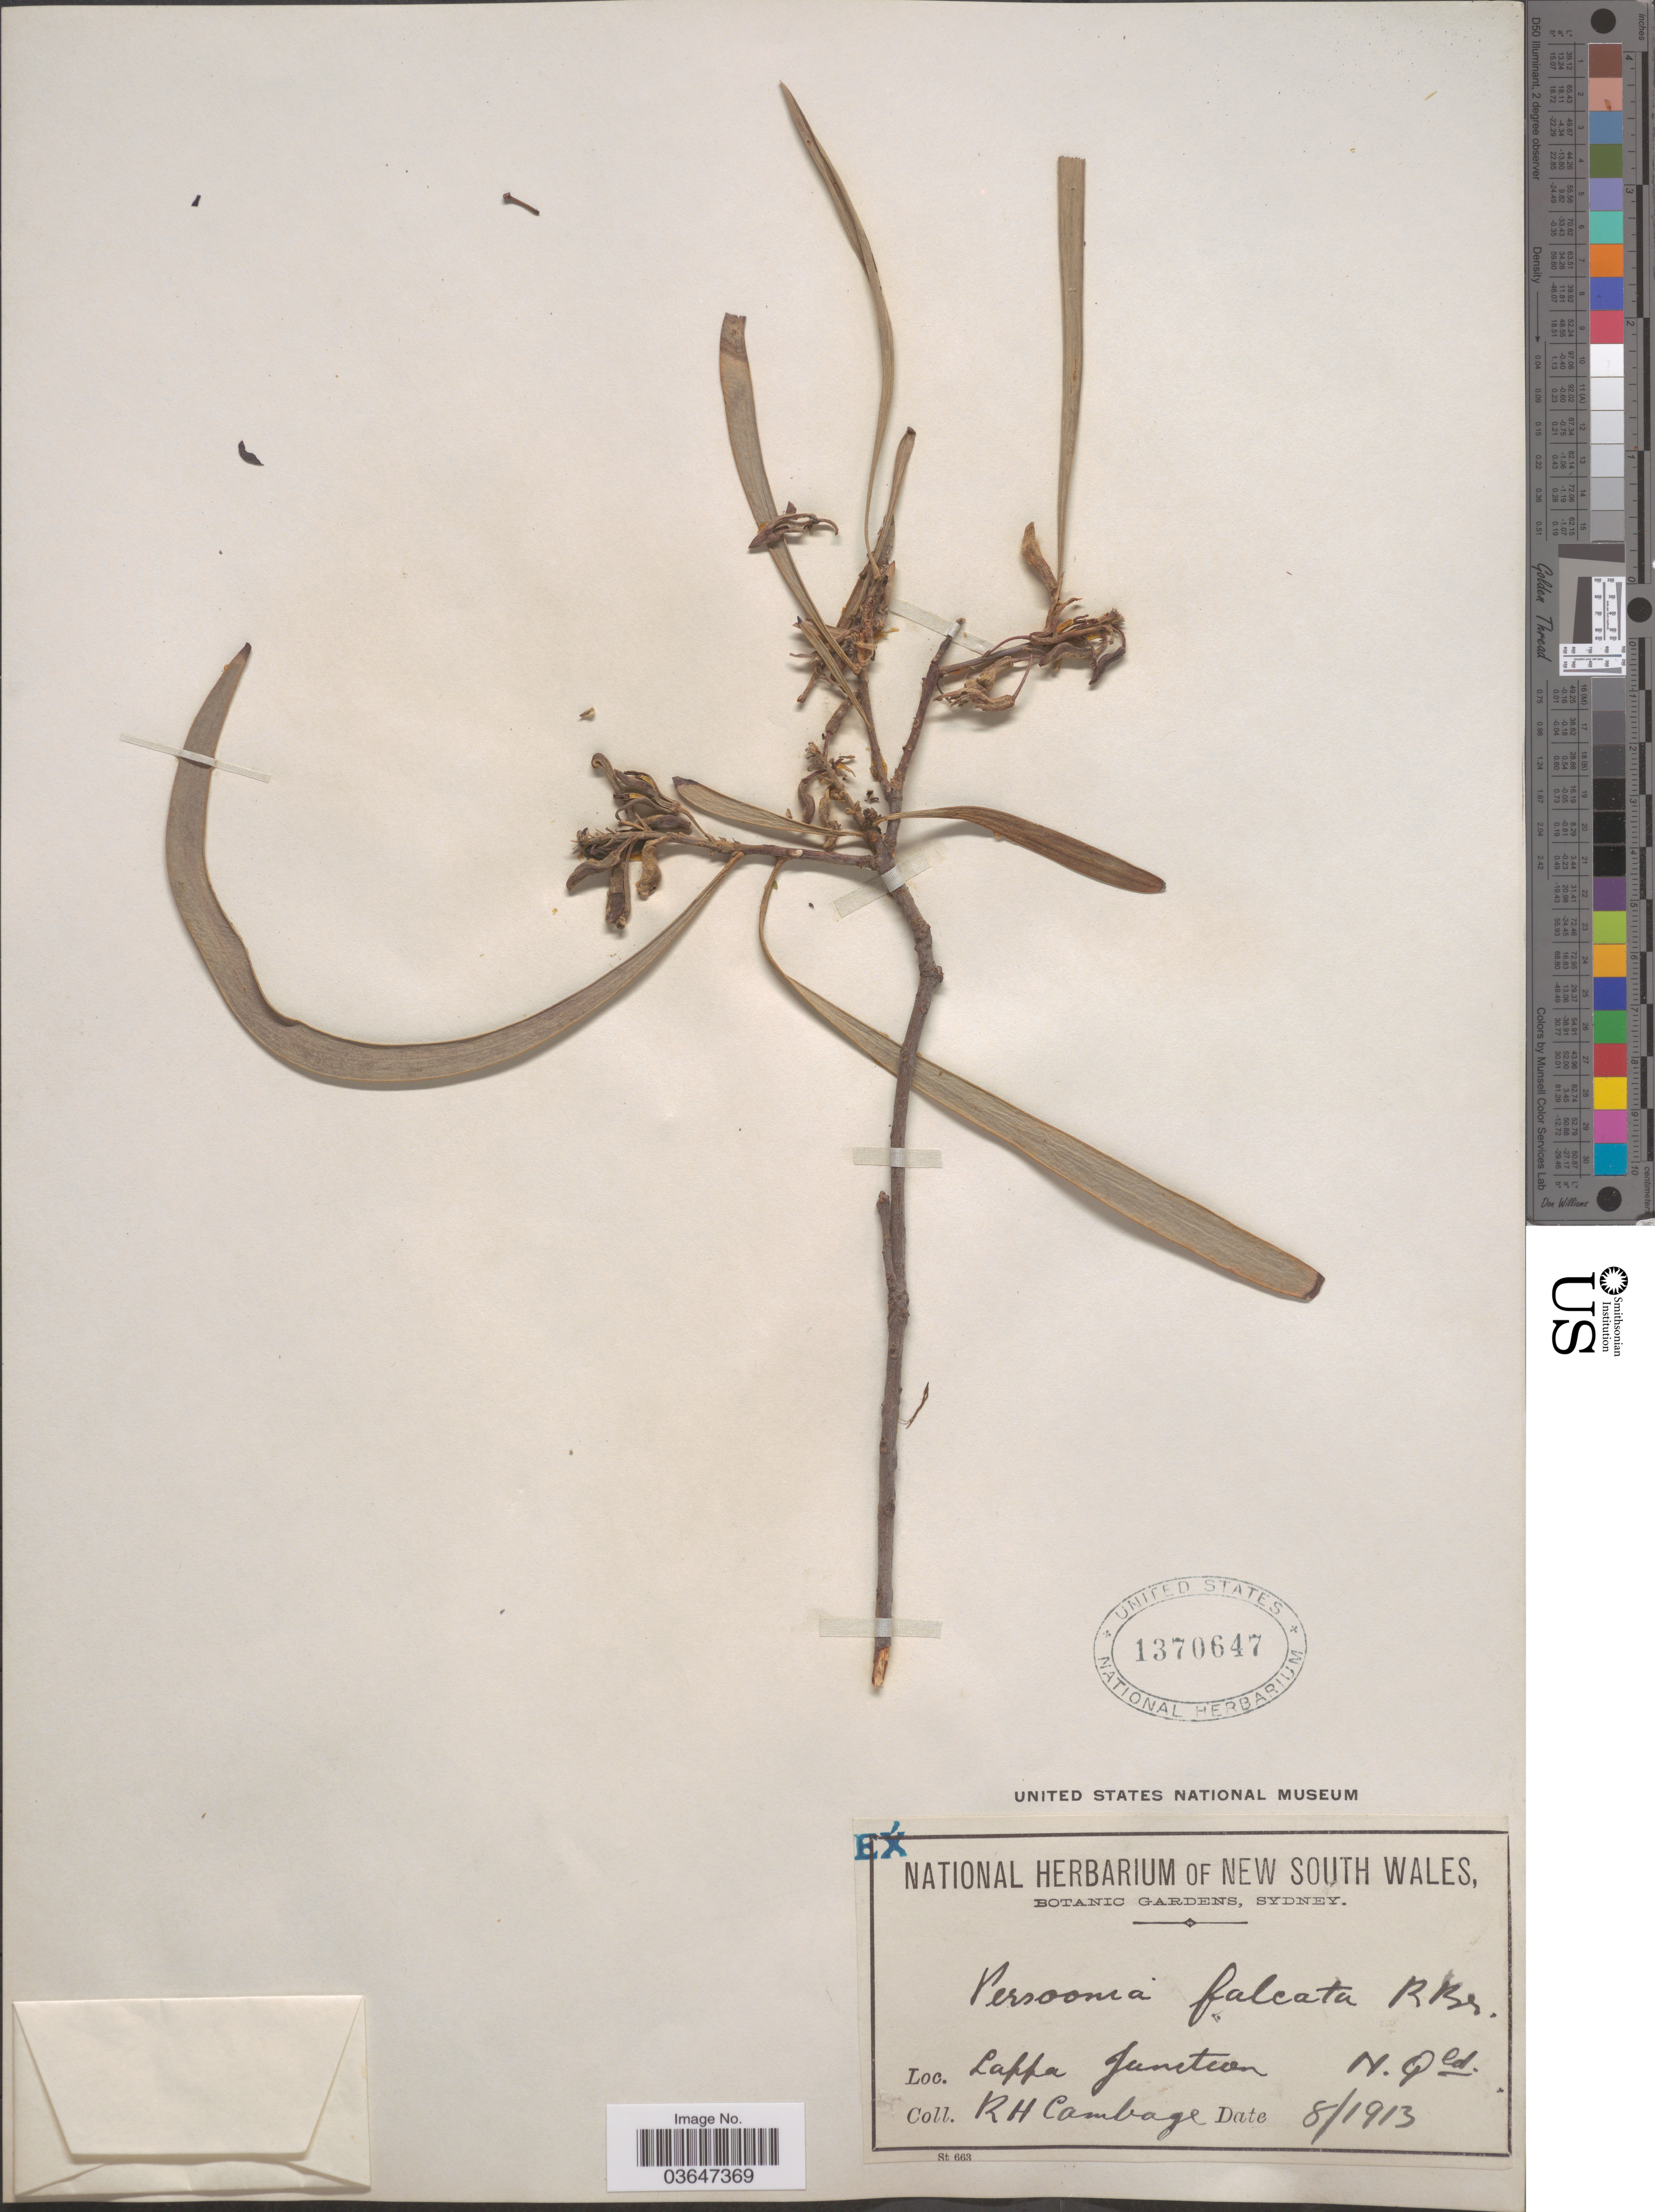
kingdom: Plantae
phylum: Tracheophyta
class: Magnoliopsida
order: Proteales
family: Proteaceae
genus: Persoonia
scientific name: Persoonia falcata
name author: R. Br.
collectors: R. Cambage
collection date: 1913-08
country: Australia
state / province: Queensland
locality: Lappa Junction. N. Qld.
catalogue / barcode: US 1370647